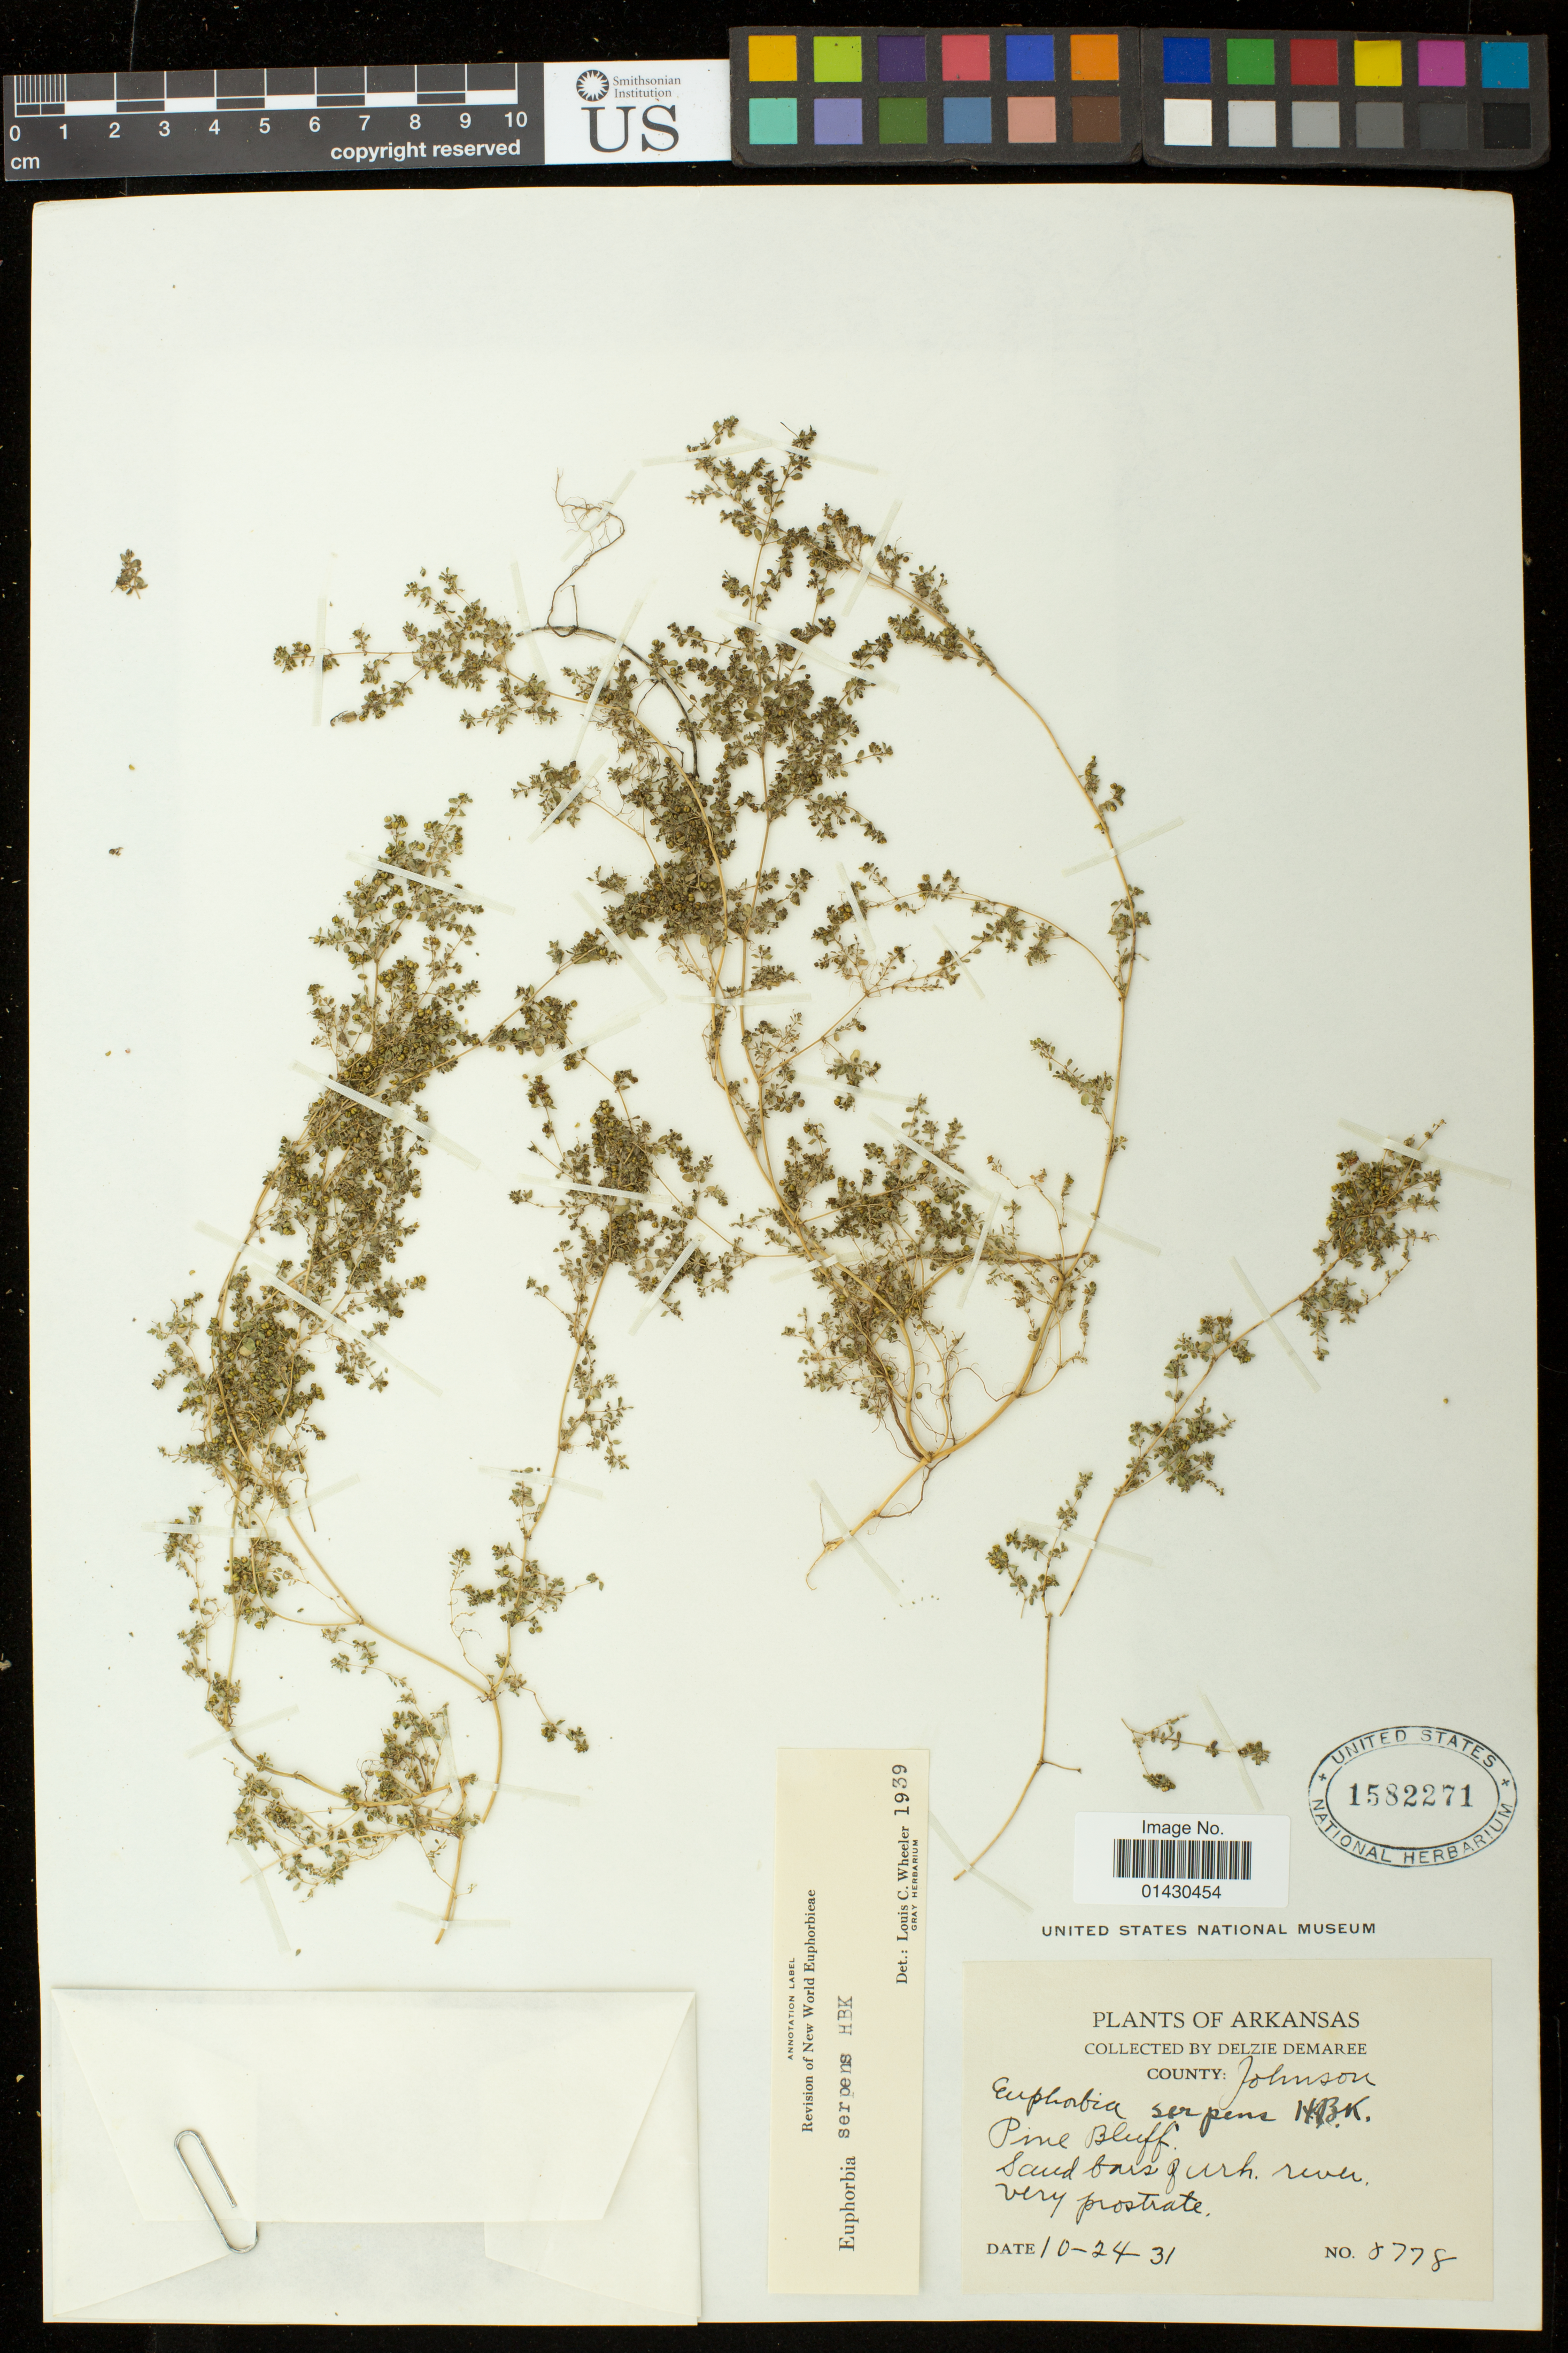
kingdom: Plantae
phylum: Tracheophyta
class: Magnoliopsida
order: Malpighiales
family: Euphorbiaceae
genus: Euphorbia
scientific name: Euphorbia serpens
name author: Kunth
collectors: D. Demaree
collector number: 8778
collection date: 1931-10-24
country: United States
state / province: Arkansas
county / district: Johnson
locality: Pine Bluff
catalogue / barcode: US 1582271